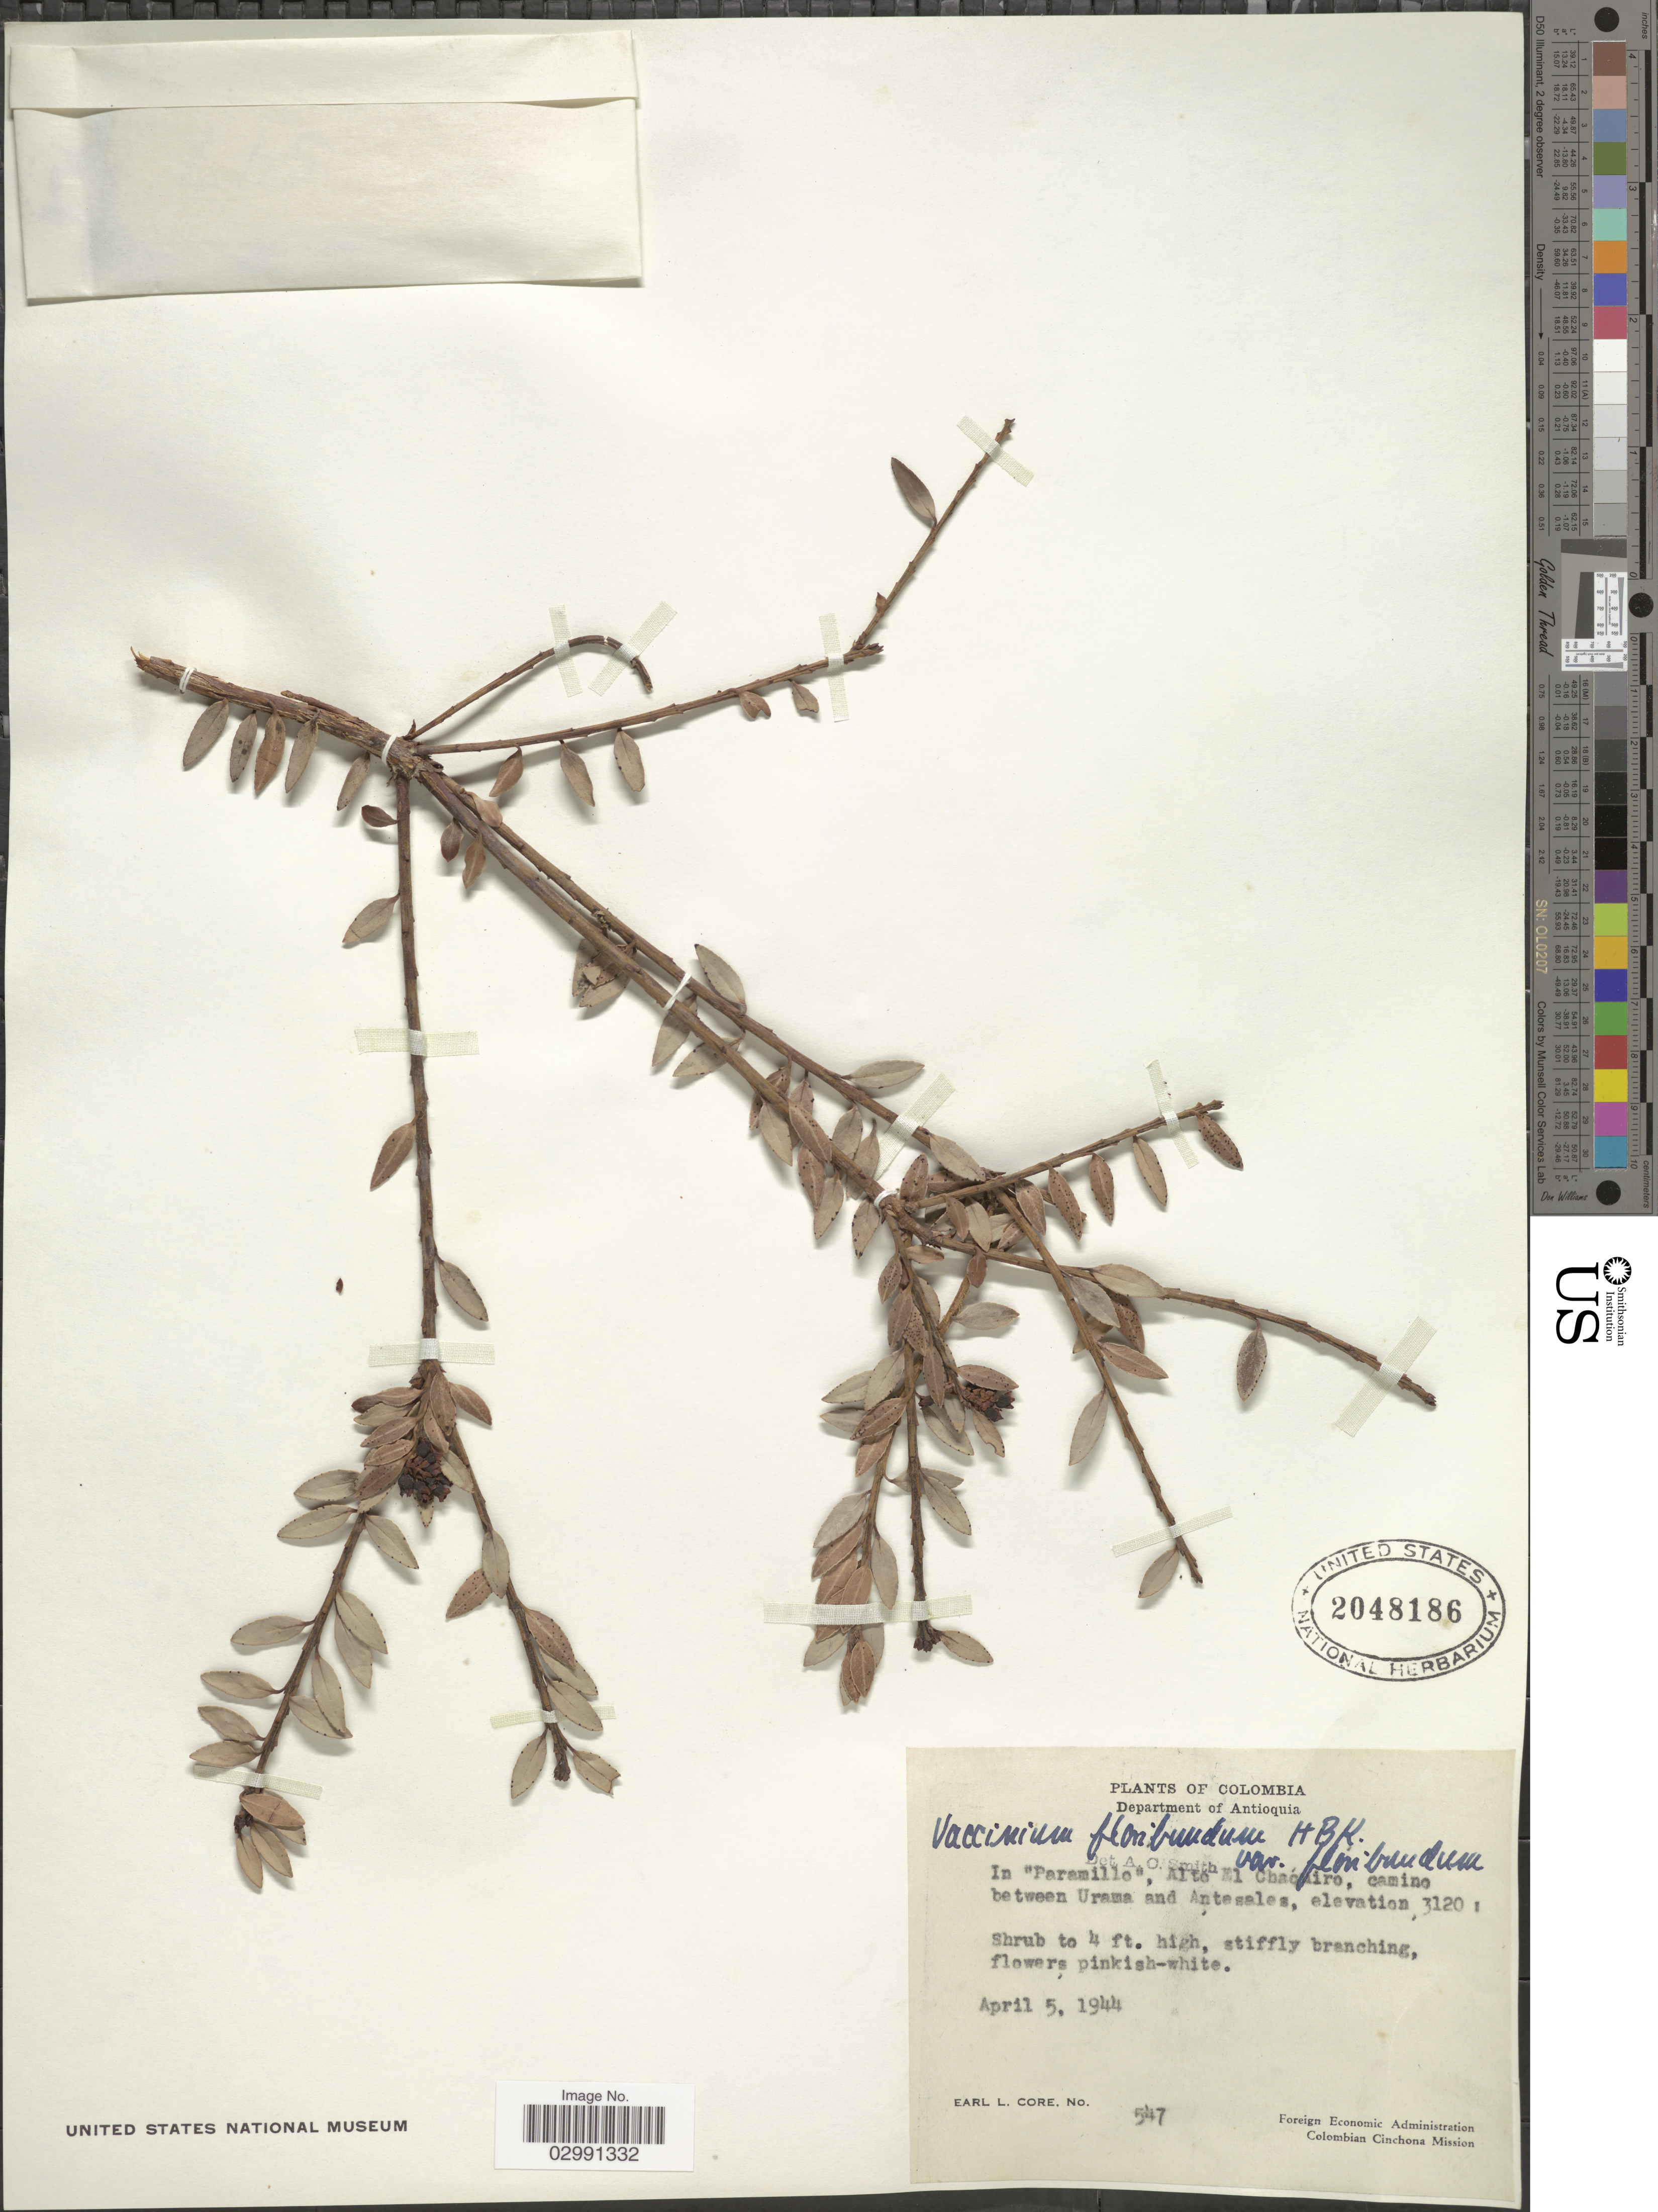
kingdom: Plantae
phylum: Tracheophyta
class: Magnoliopsida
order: Ericales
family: Ericaceae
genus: Vaccinium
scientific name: Vaccinium floribundum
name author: Kunth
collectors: E. L. Core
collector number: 547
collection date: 1944-04-05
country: Colombia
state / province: Antioquia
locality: Department of Antioquia. In "Paramillo", Alto El Chaquiro, camino between Urama and Antesales.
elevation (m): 951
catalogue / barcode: US 2048186